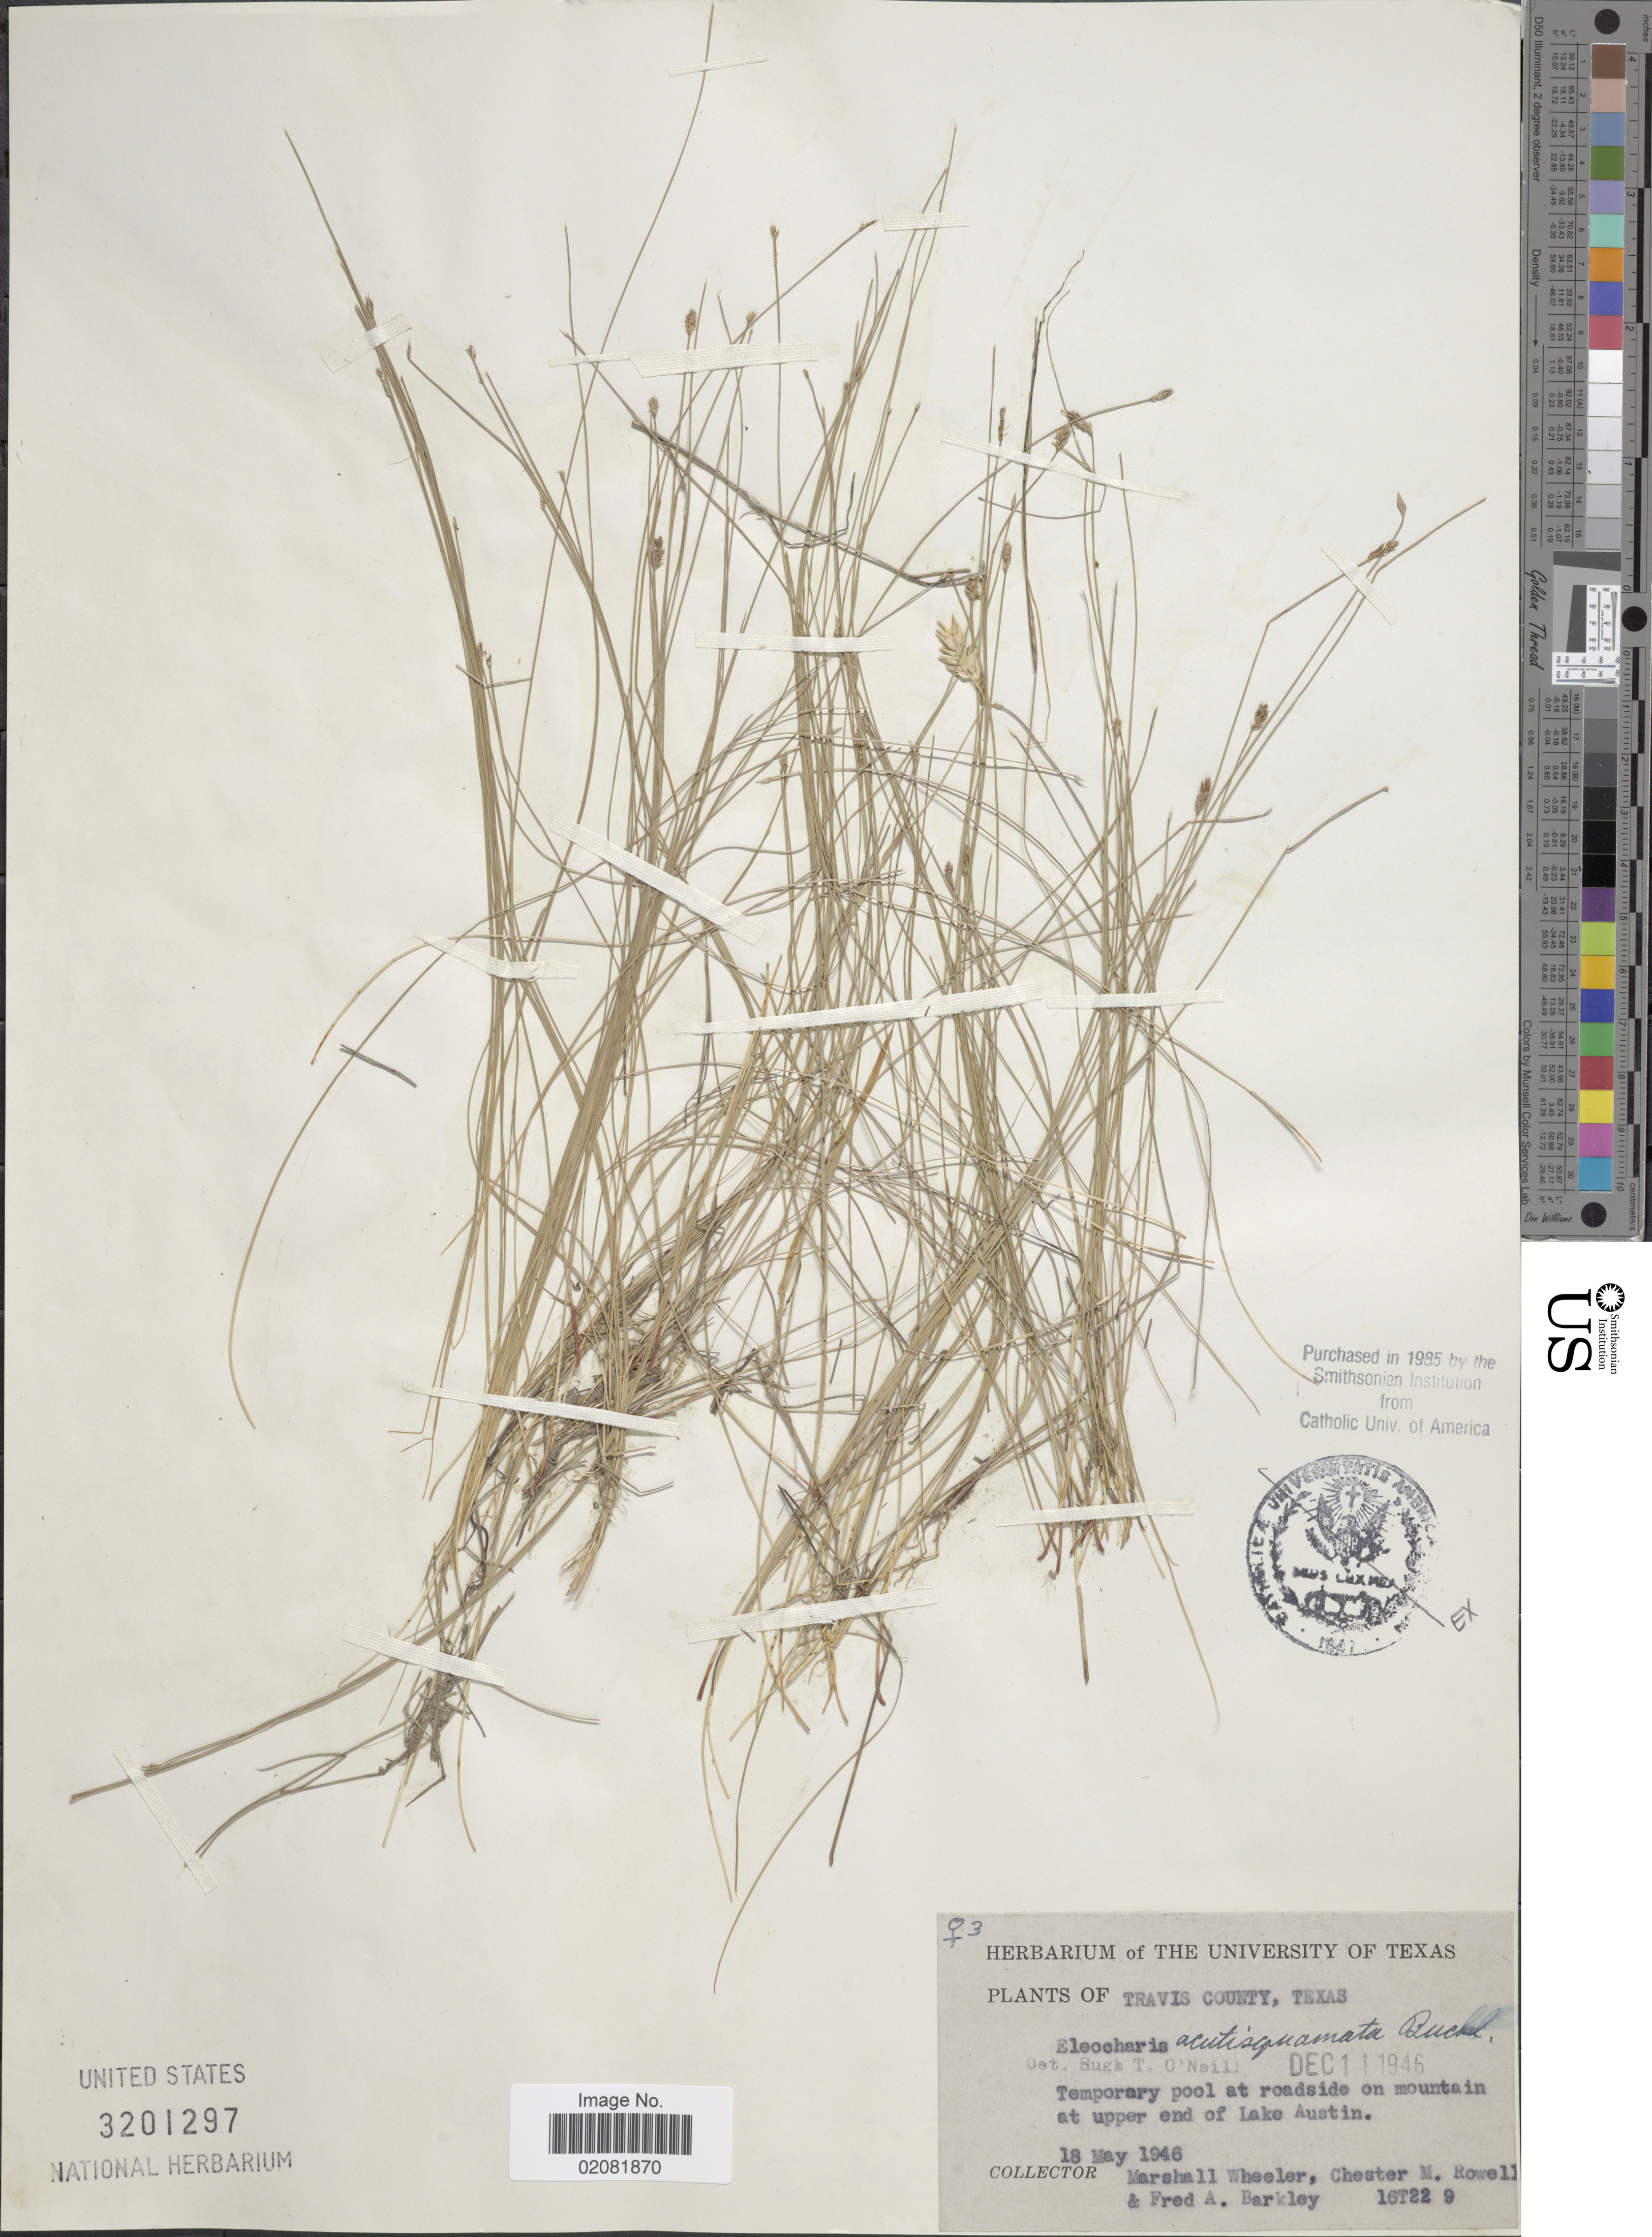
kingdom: Plantae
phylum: Tracheophyta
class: Liliopsida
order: Poales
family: Cyperaceae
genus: Eleocharis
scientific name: Eleocharis acutisquamata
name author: Buckley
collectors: M. Wheeler, C. M. Rowell & F. A. Barkley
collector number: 16T229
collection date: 1946-05-18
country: United States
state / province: Texas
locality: Travis County. Temporary pool at roadside on mountain at upper end of Lake Austin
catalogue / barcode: US 3201297